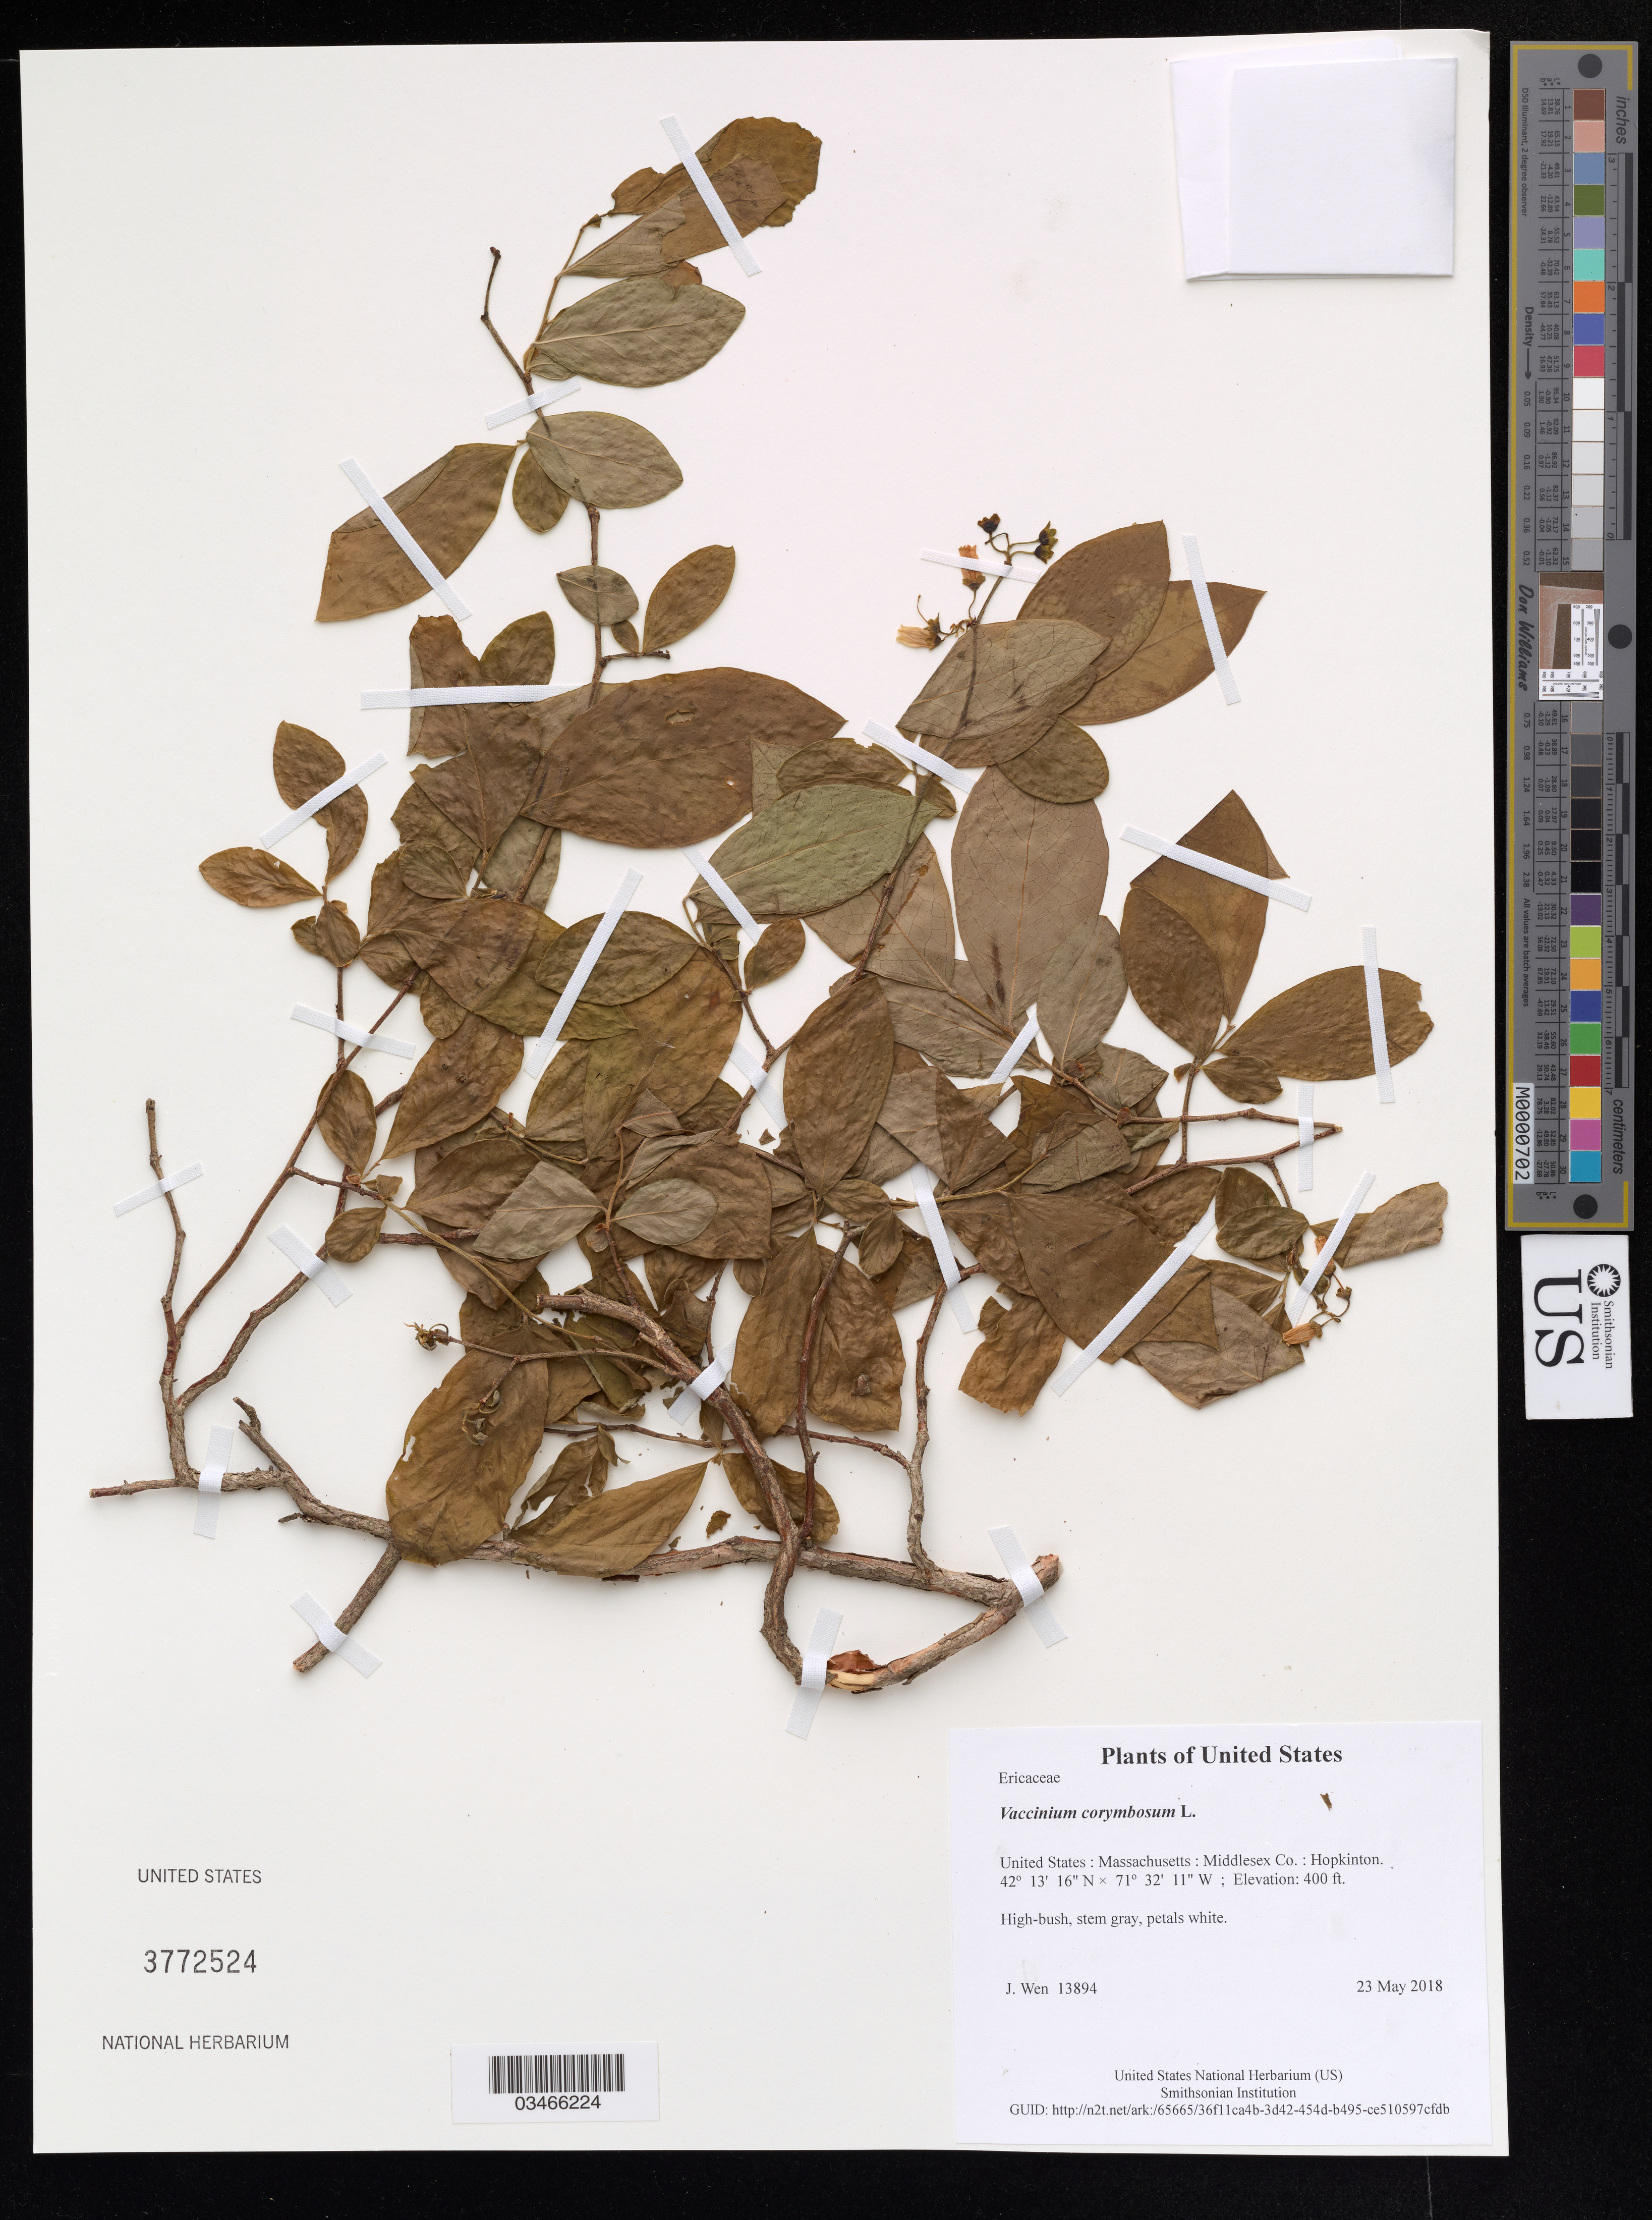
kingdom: Plantae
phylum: Tracheophyta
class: Magnoliopsida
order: Ericales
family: Ericaceae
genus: Vaccinium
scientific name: Vaccinium corymbosum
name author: L.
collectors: J. Wen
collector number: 13894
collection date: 2018-05-23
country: United States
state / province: Massachusetts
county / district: Middlesex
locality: Hopkinton.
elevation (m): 122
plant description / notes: Fruits collected for FDA.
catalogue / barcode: US 3772524